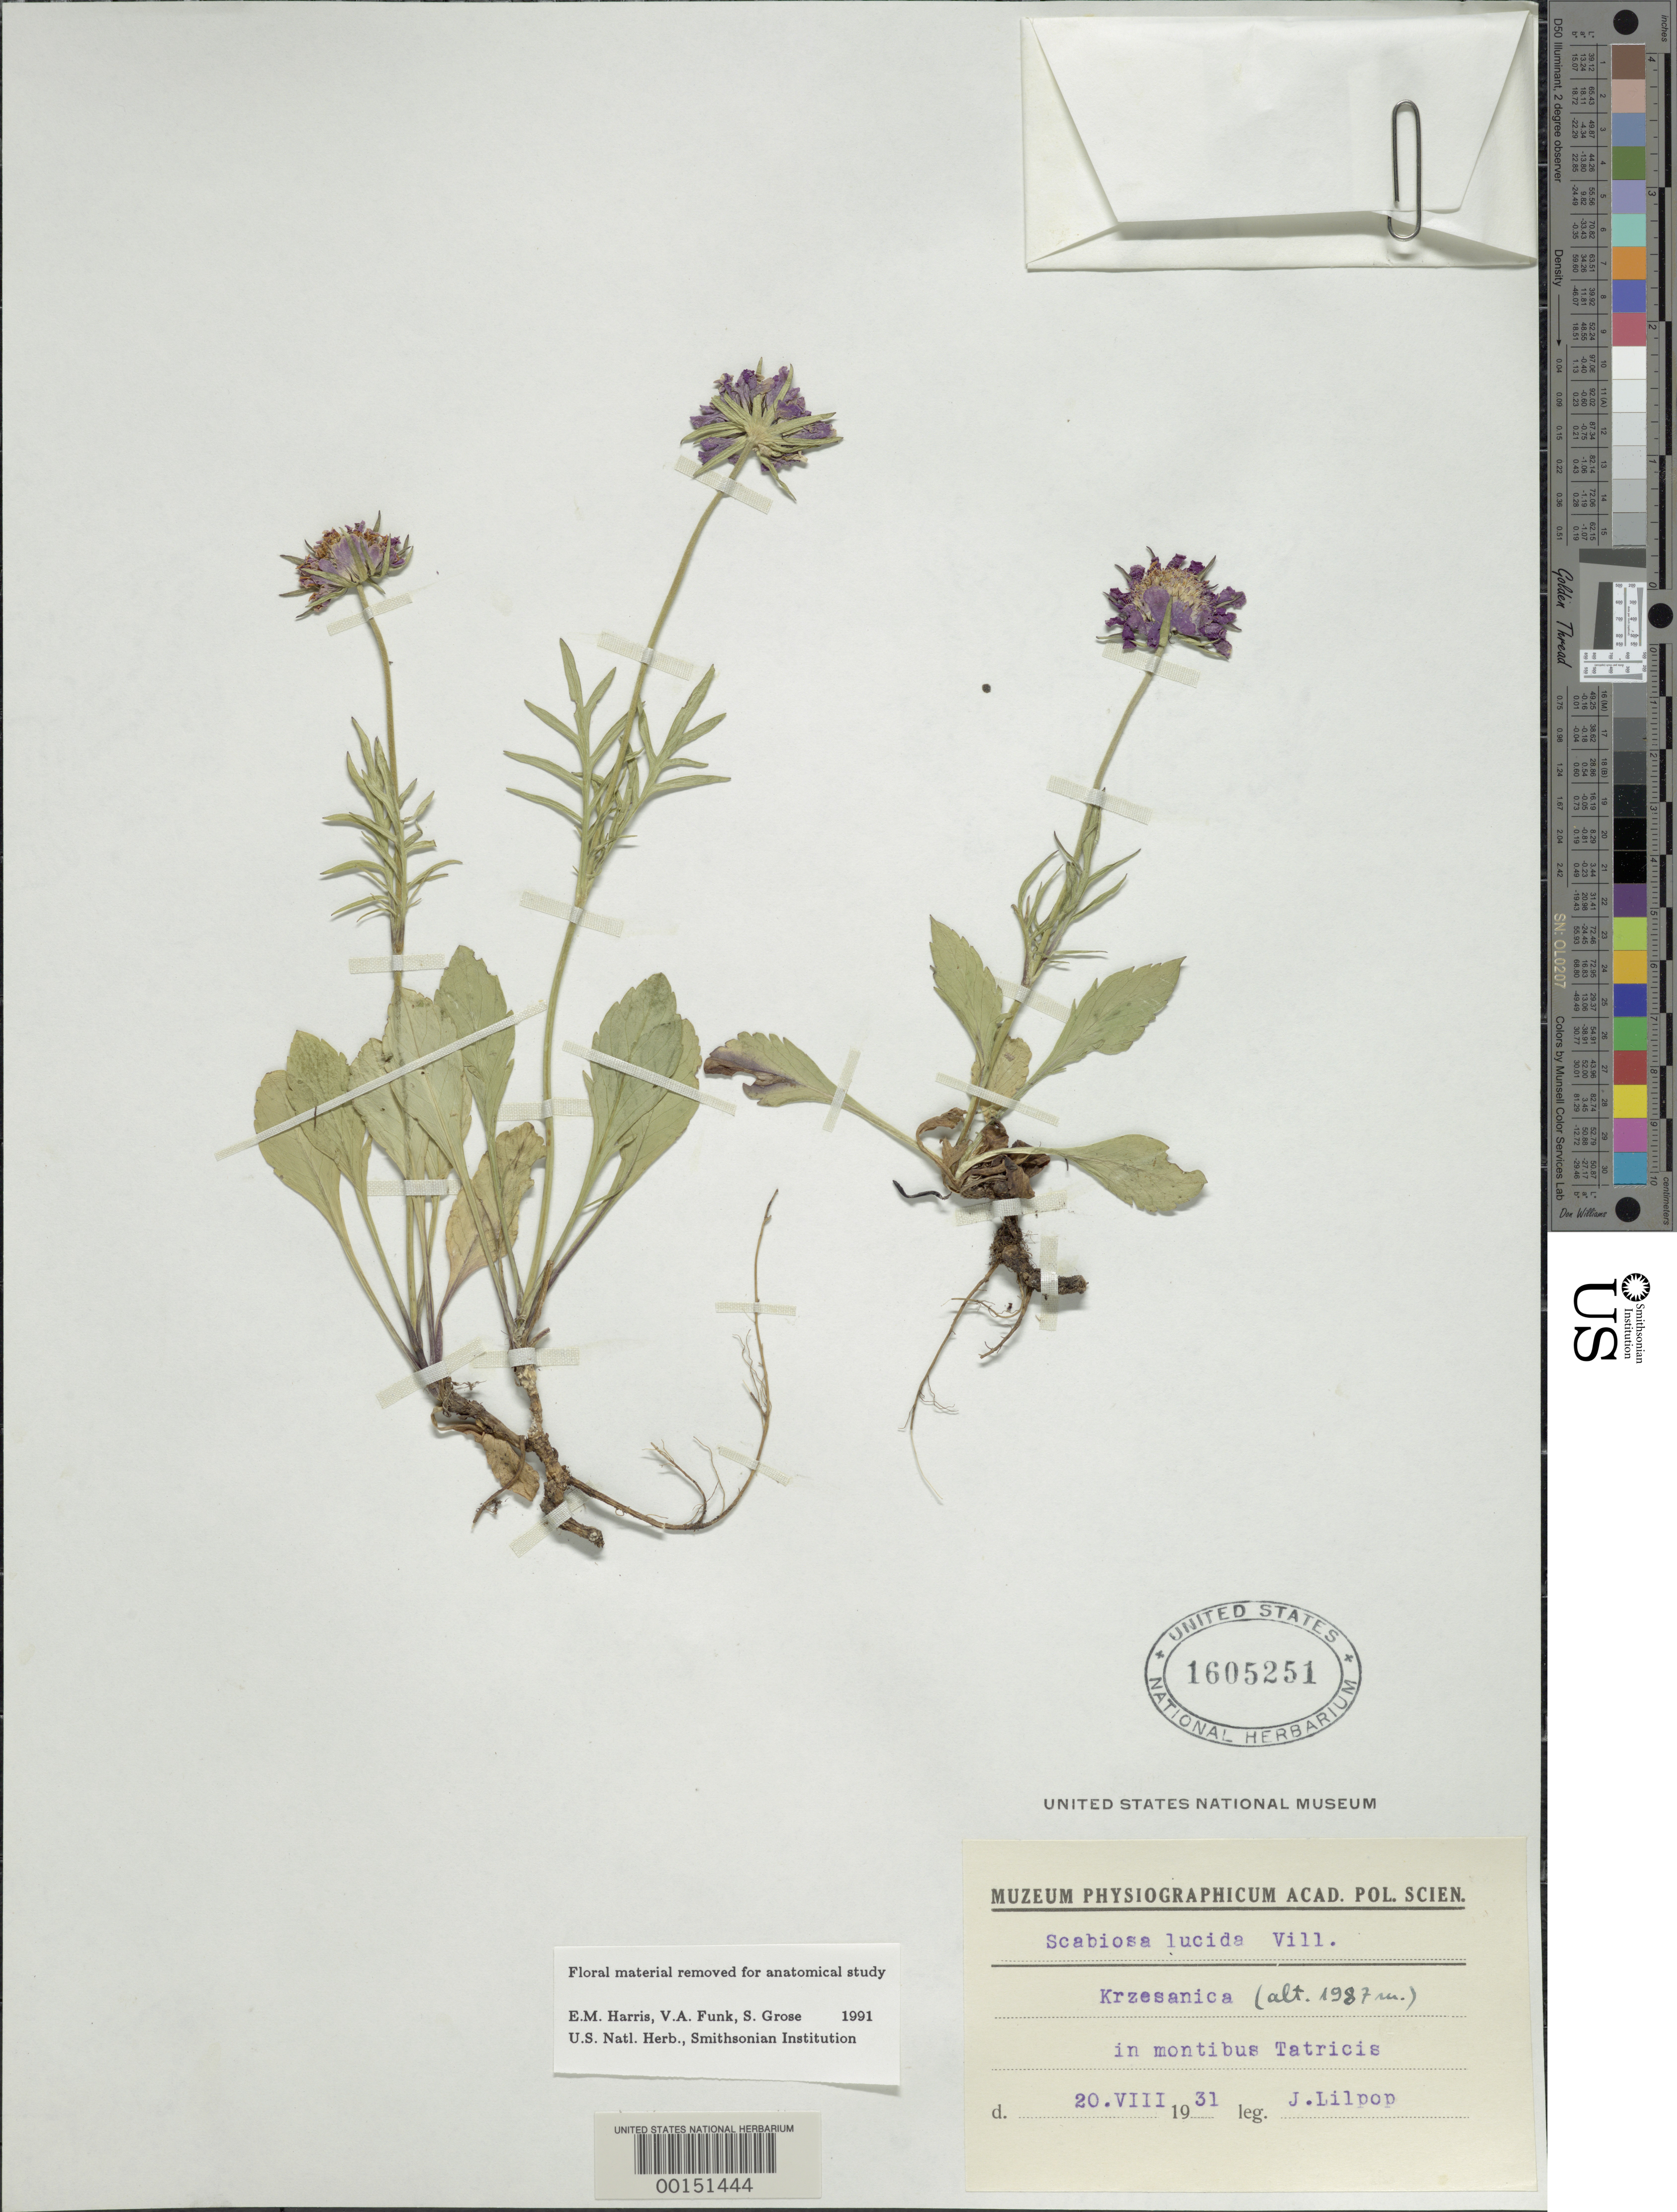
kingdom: Plantae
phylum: Tracheophyta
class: Magnoliopsida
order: Dipsacales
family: Caprifoliaceae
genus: Scabiosa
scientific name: Scabiosa lucida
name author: Vill.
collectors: J. Lilpop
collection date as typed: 20 Aug 1931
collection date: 1931-08-20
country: France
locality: Krzesanica, Montibus Tatricis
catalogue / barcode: US 1605251